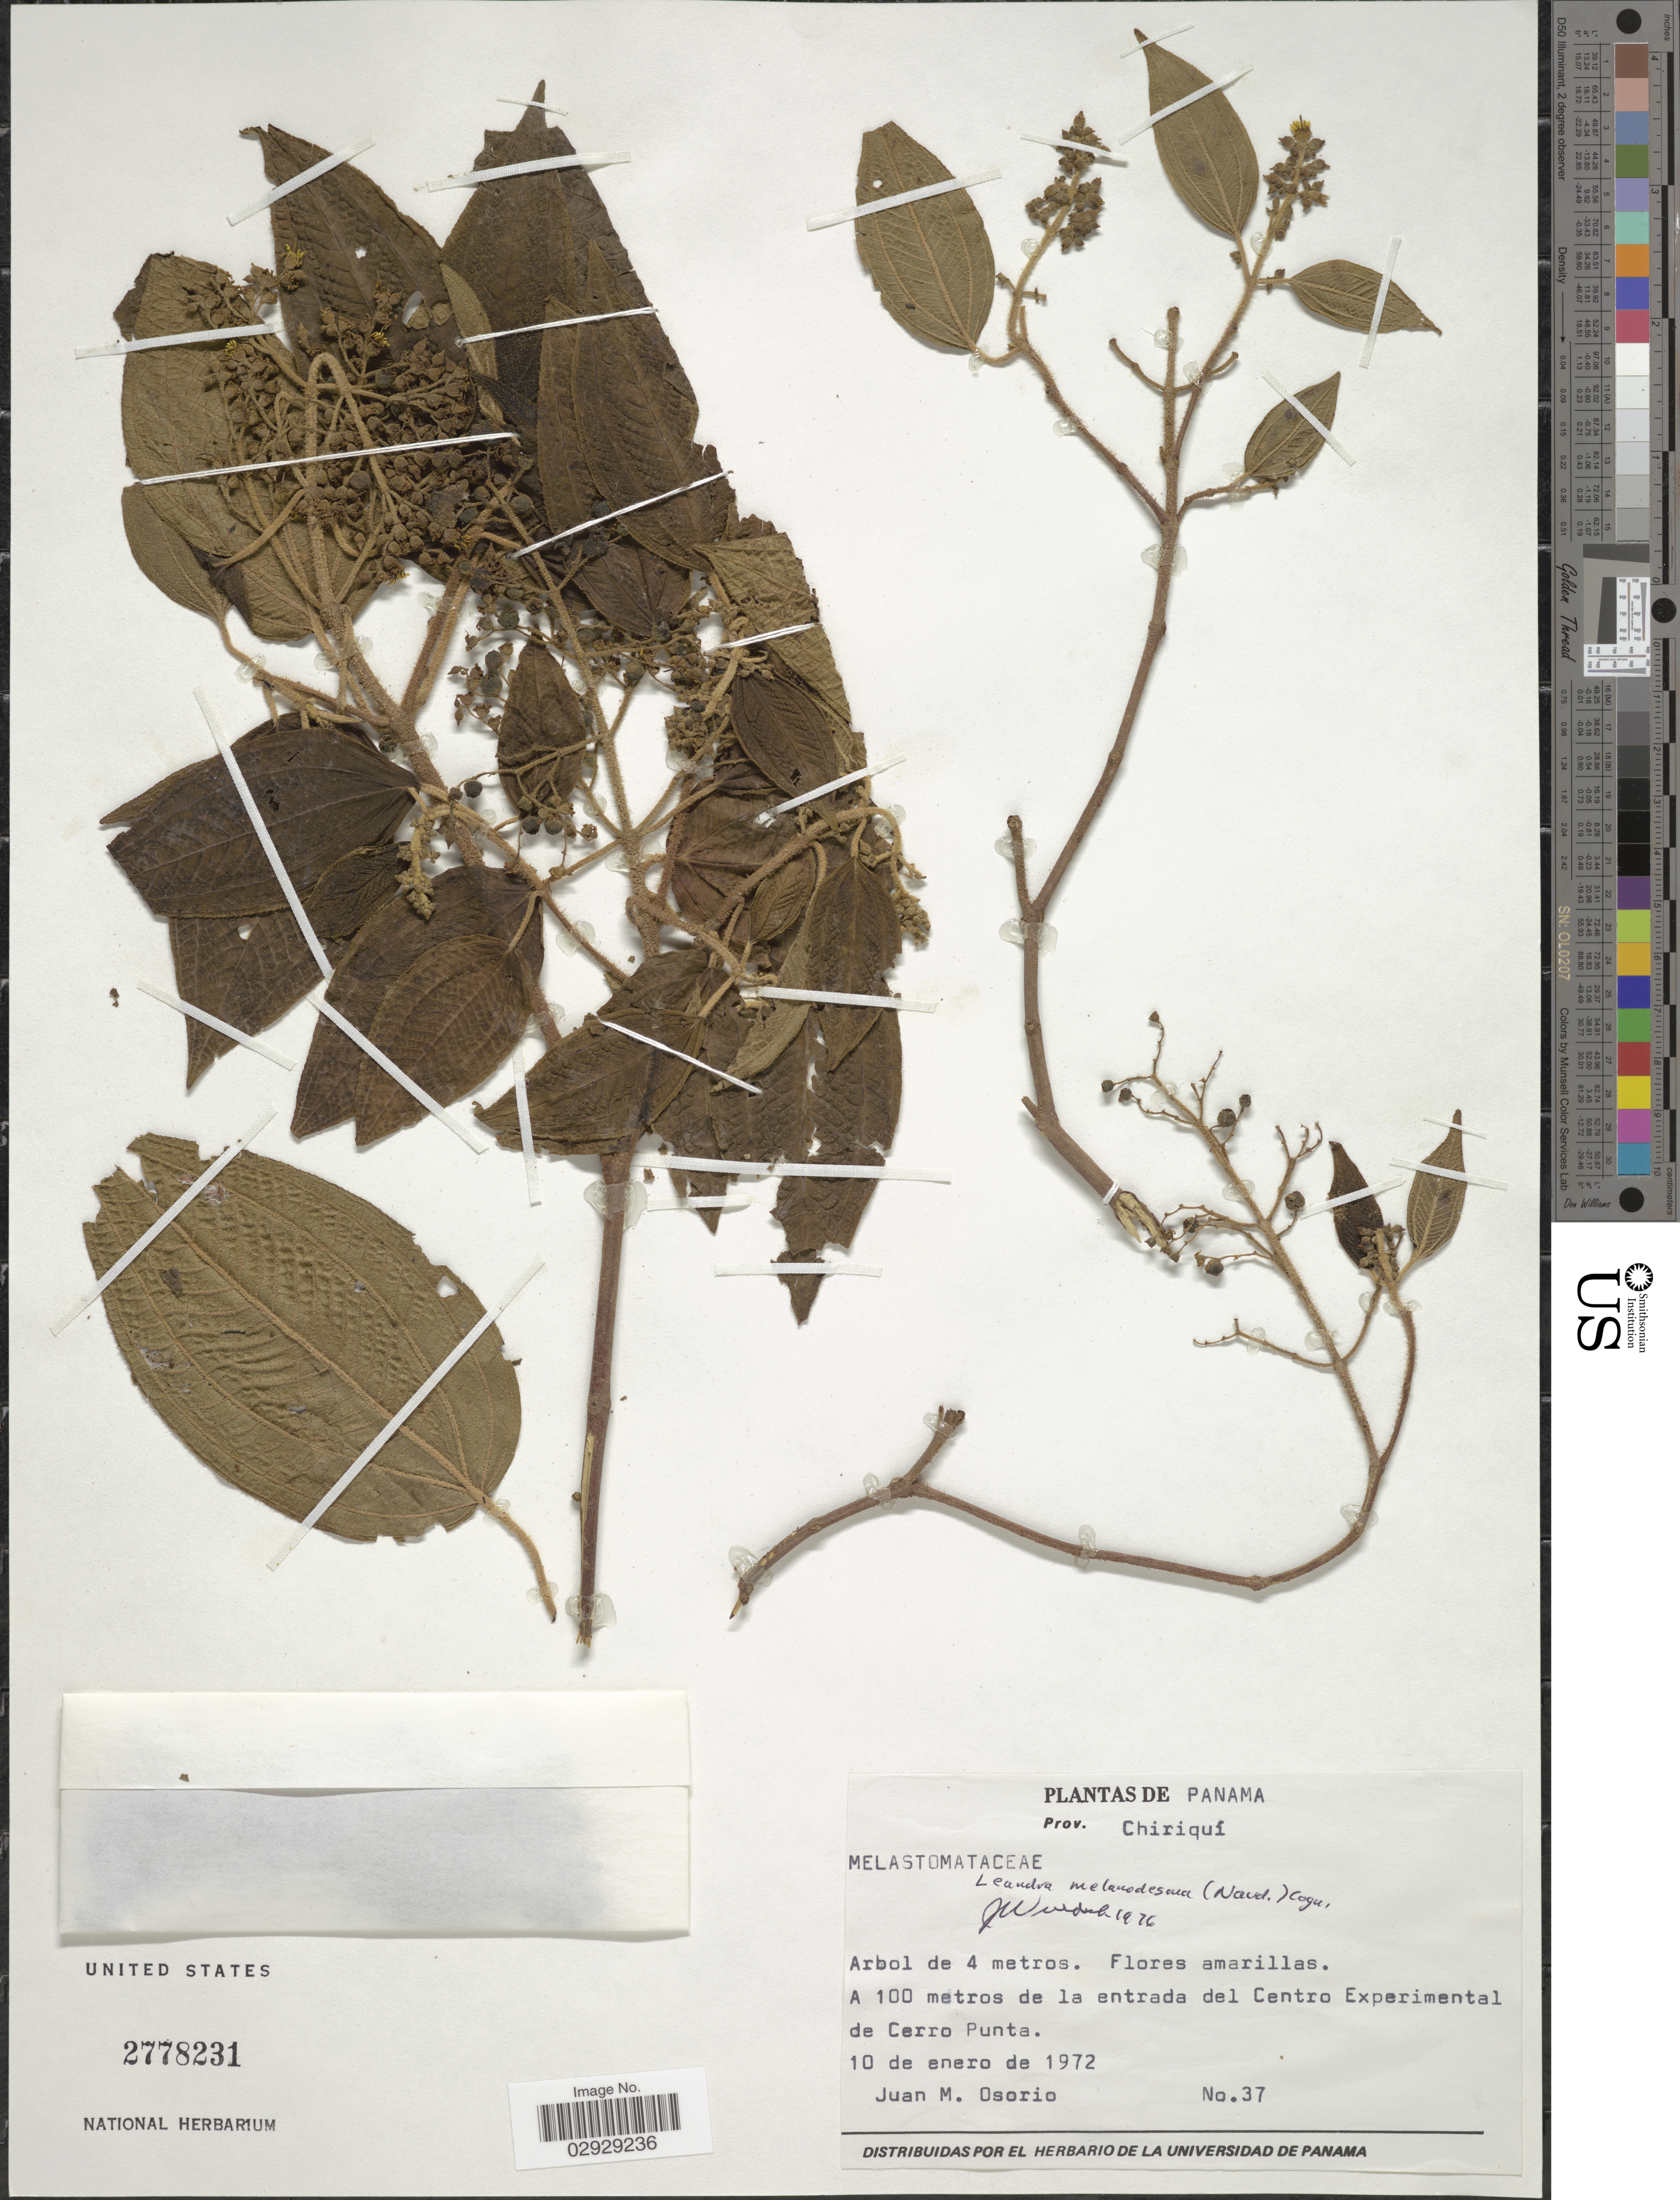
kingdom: Plantae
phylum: Tracheophyta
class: Magnoliopsida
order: Myrtales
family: Melastomataceae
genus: Leandra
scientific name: Leandra melanodesma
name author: (Naudin) Cogn.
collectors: J. Osorio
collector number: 37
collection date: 1972-01-10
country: Panama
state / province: Chiriqui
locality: A 100 metros de la entrada del Centro Experimental de Cerro Punta.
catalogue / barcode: US 2778231